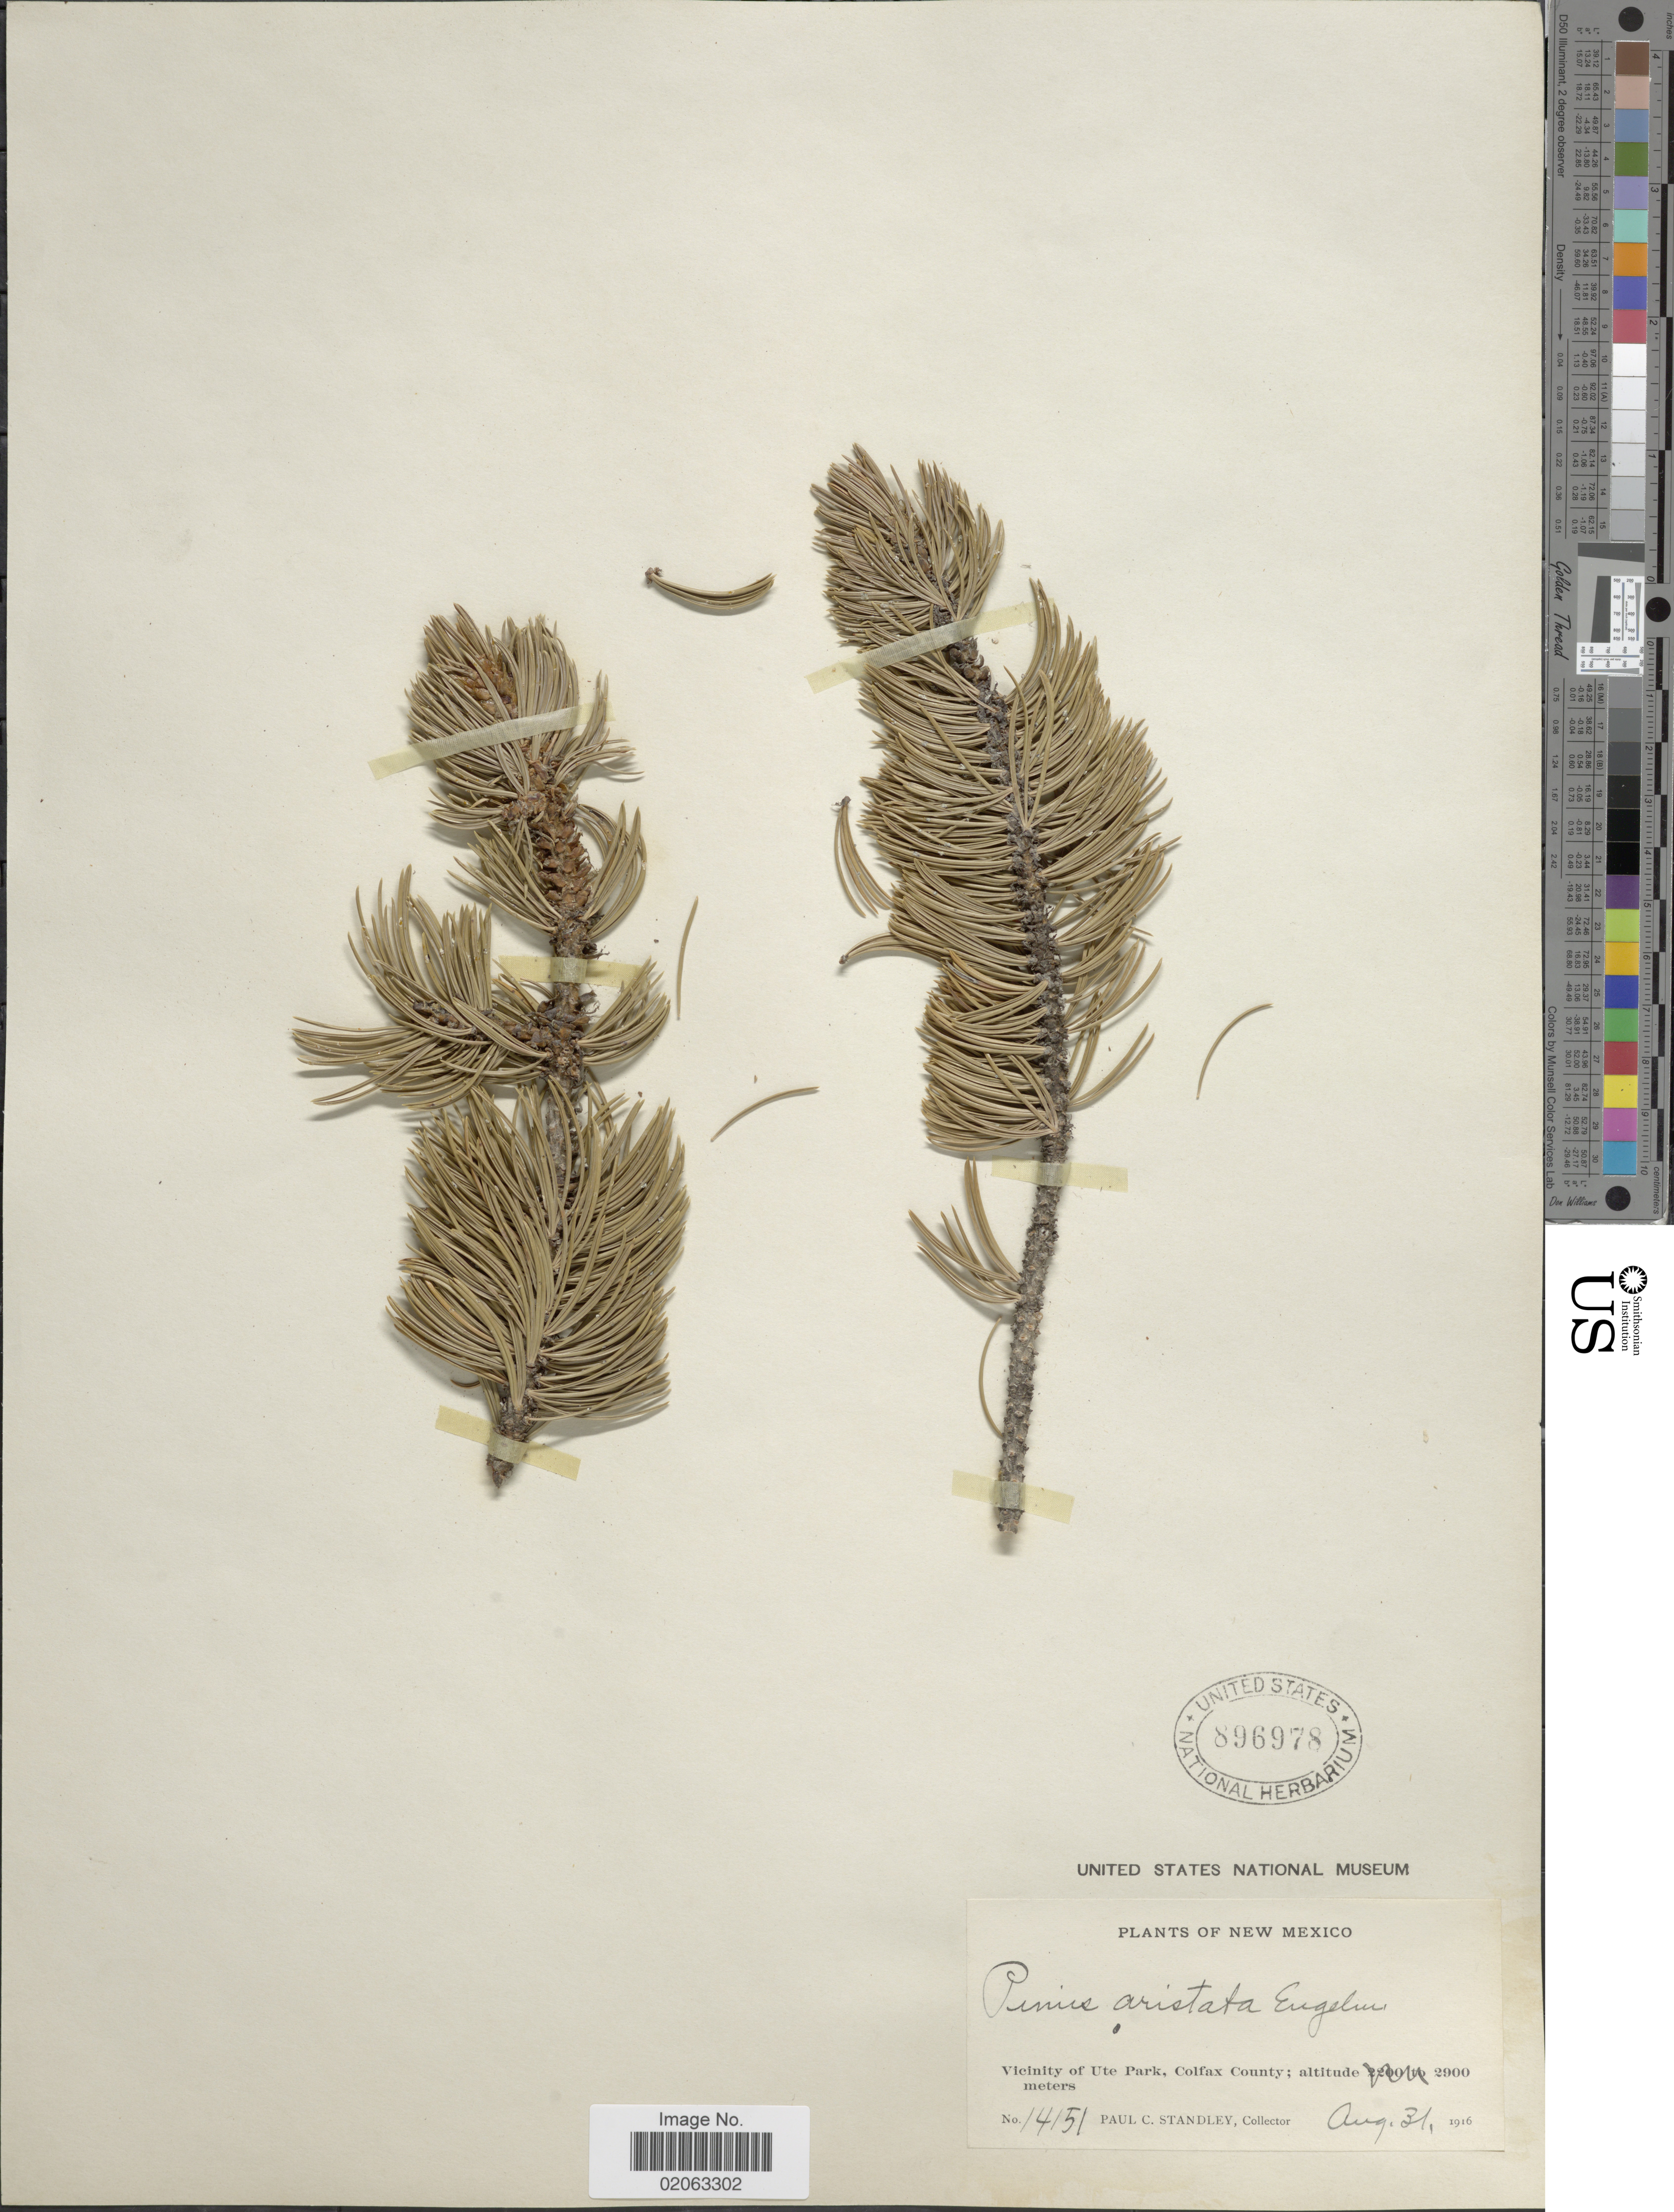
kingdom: Plantae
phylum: Tracheophyta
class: Pinopsida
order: Pinales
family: Pinaceae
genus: Pinus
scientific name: Pinus aristata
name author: Engelm.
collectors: P. C. Standley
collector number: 14151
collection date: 1916-08-31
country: United States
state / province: New Mexico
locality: Vicinity of Ute Park, Colfax County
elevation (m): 2900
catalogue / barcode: US 896978